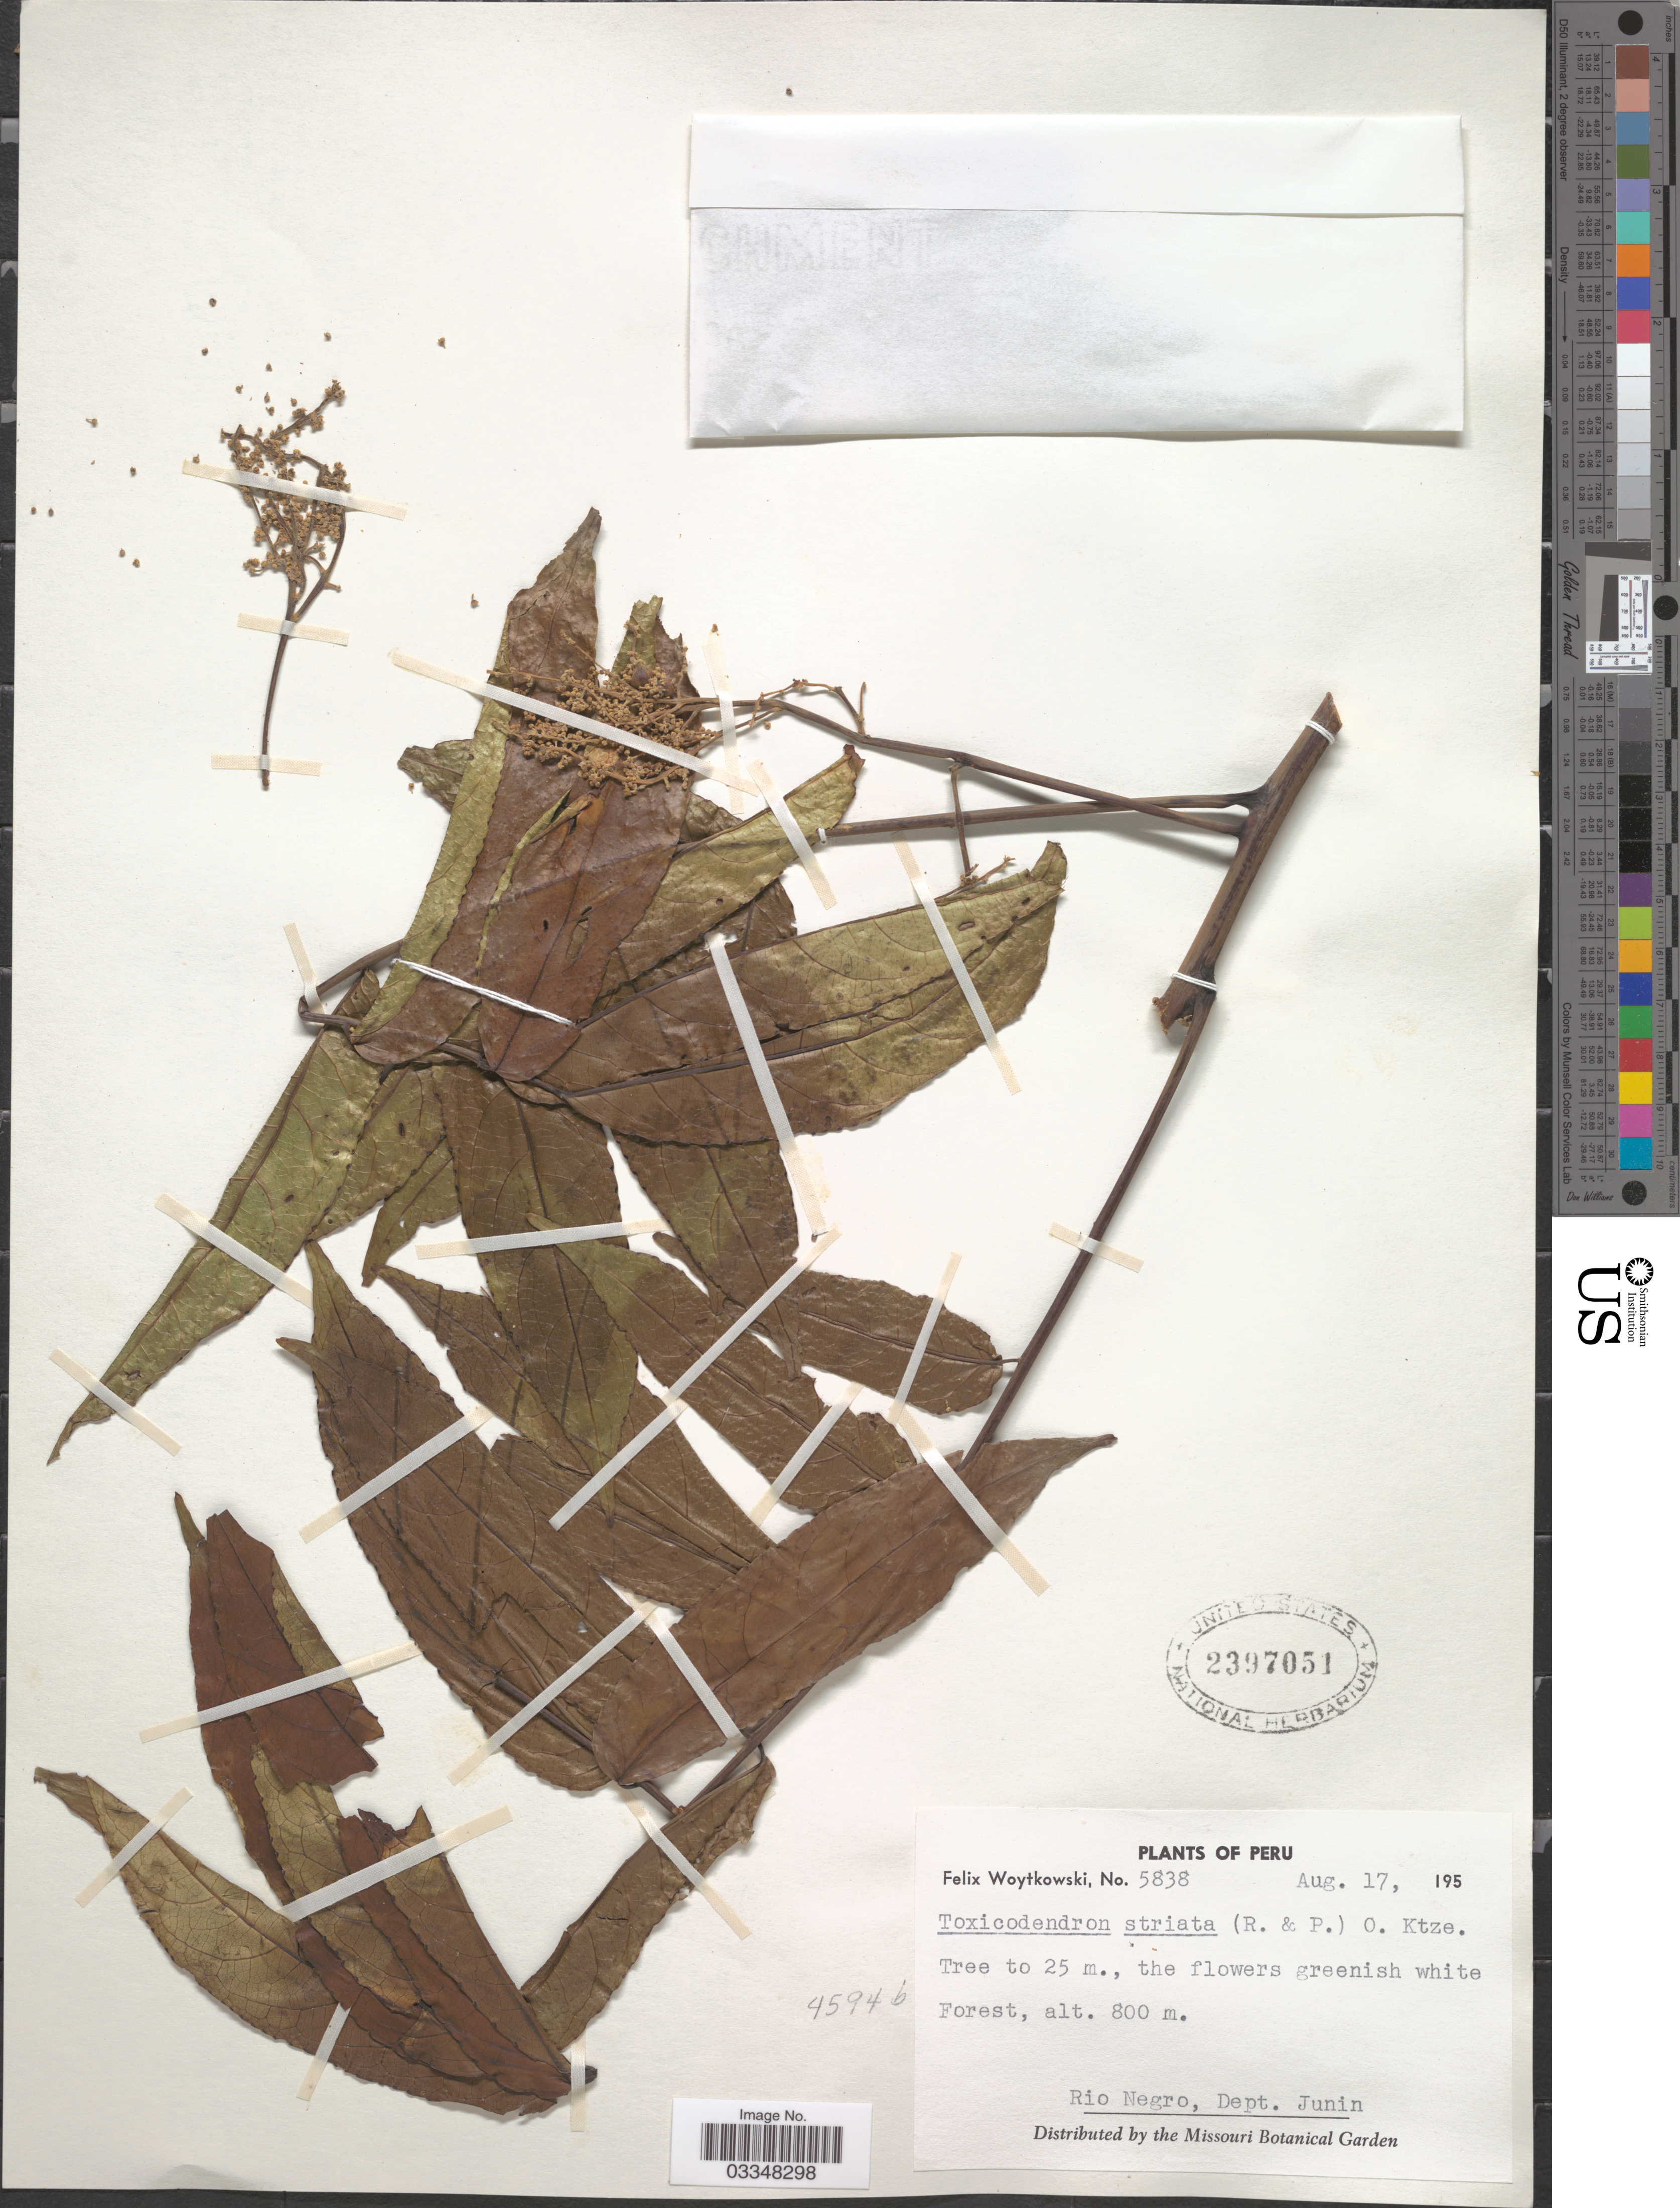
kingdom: Plantae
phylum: Tracheophyta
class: Magnoliopsida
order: Huerteales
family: Tapisciaceae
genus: Huertea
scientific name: Huertea sp.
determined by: Londoño-Echeverri, Y.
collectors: F. Woytkowski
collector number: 5838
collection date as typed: Aug. 17, 195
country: Peru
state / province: Junín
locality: Rio Negro, Dept. Junin.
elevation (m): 800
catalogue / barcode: US 2397051